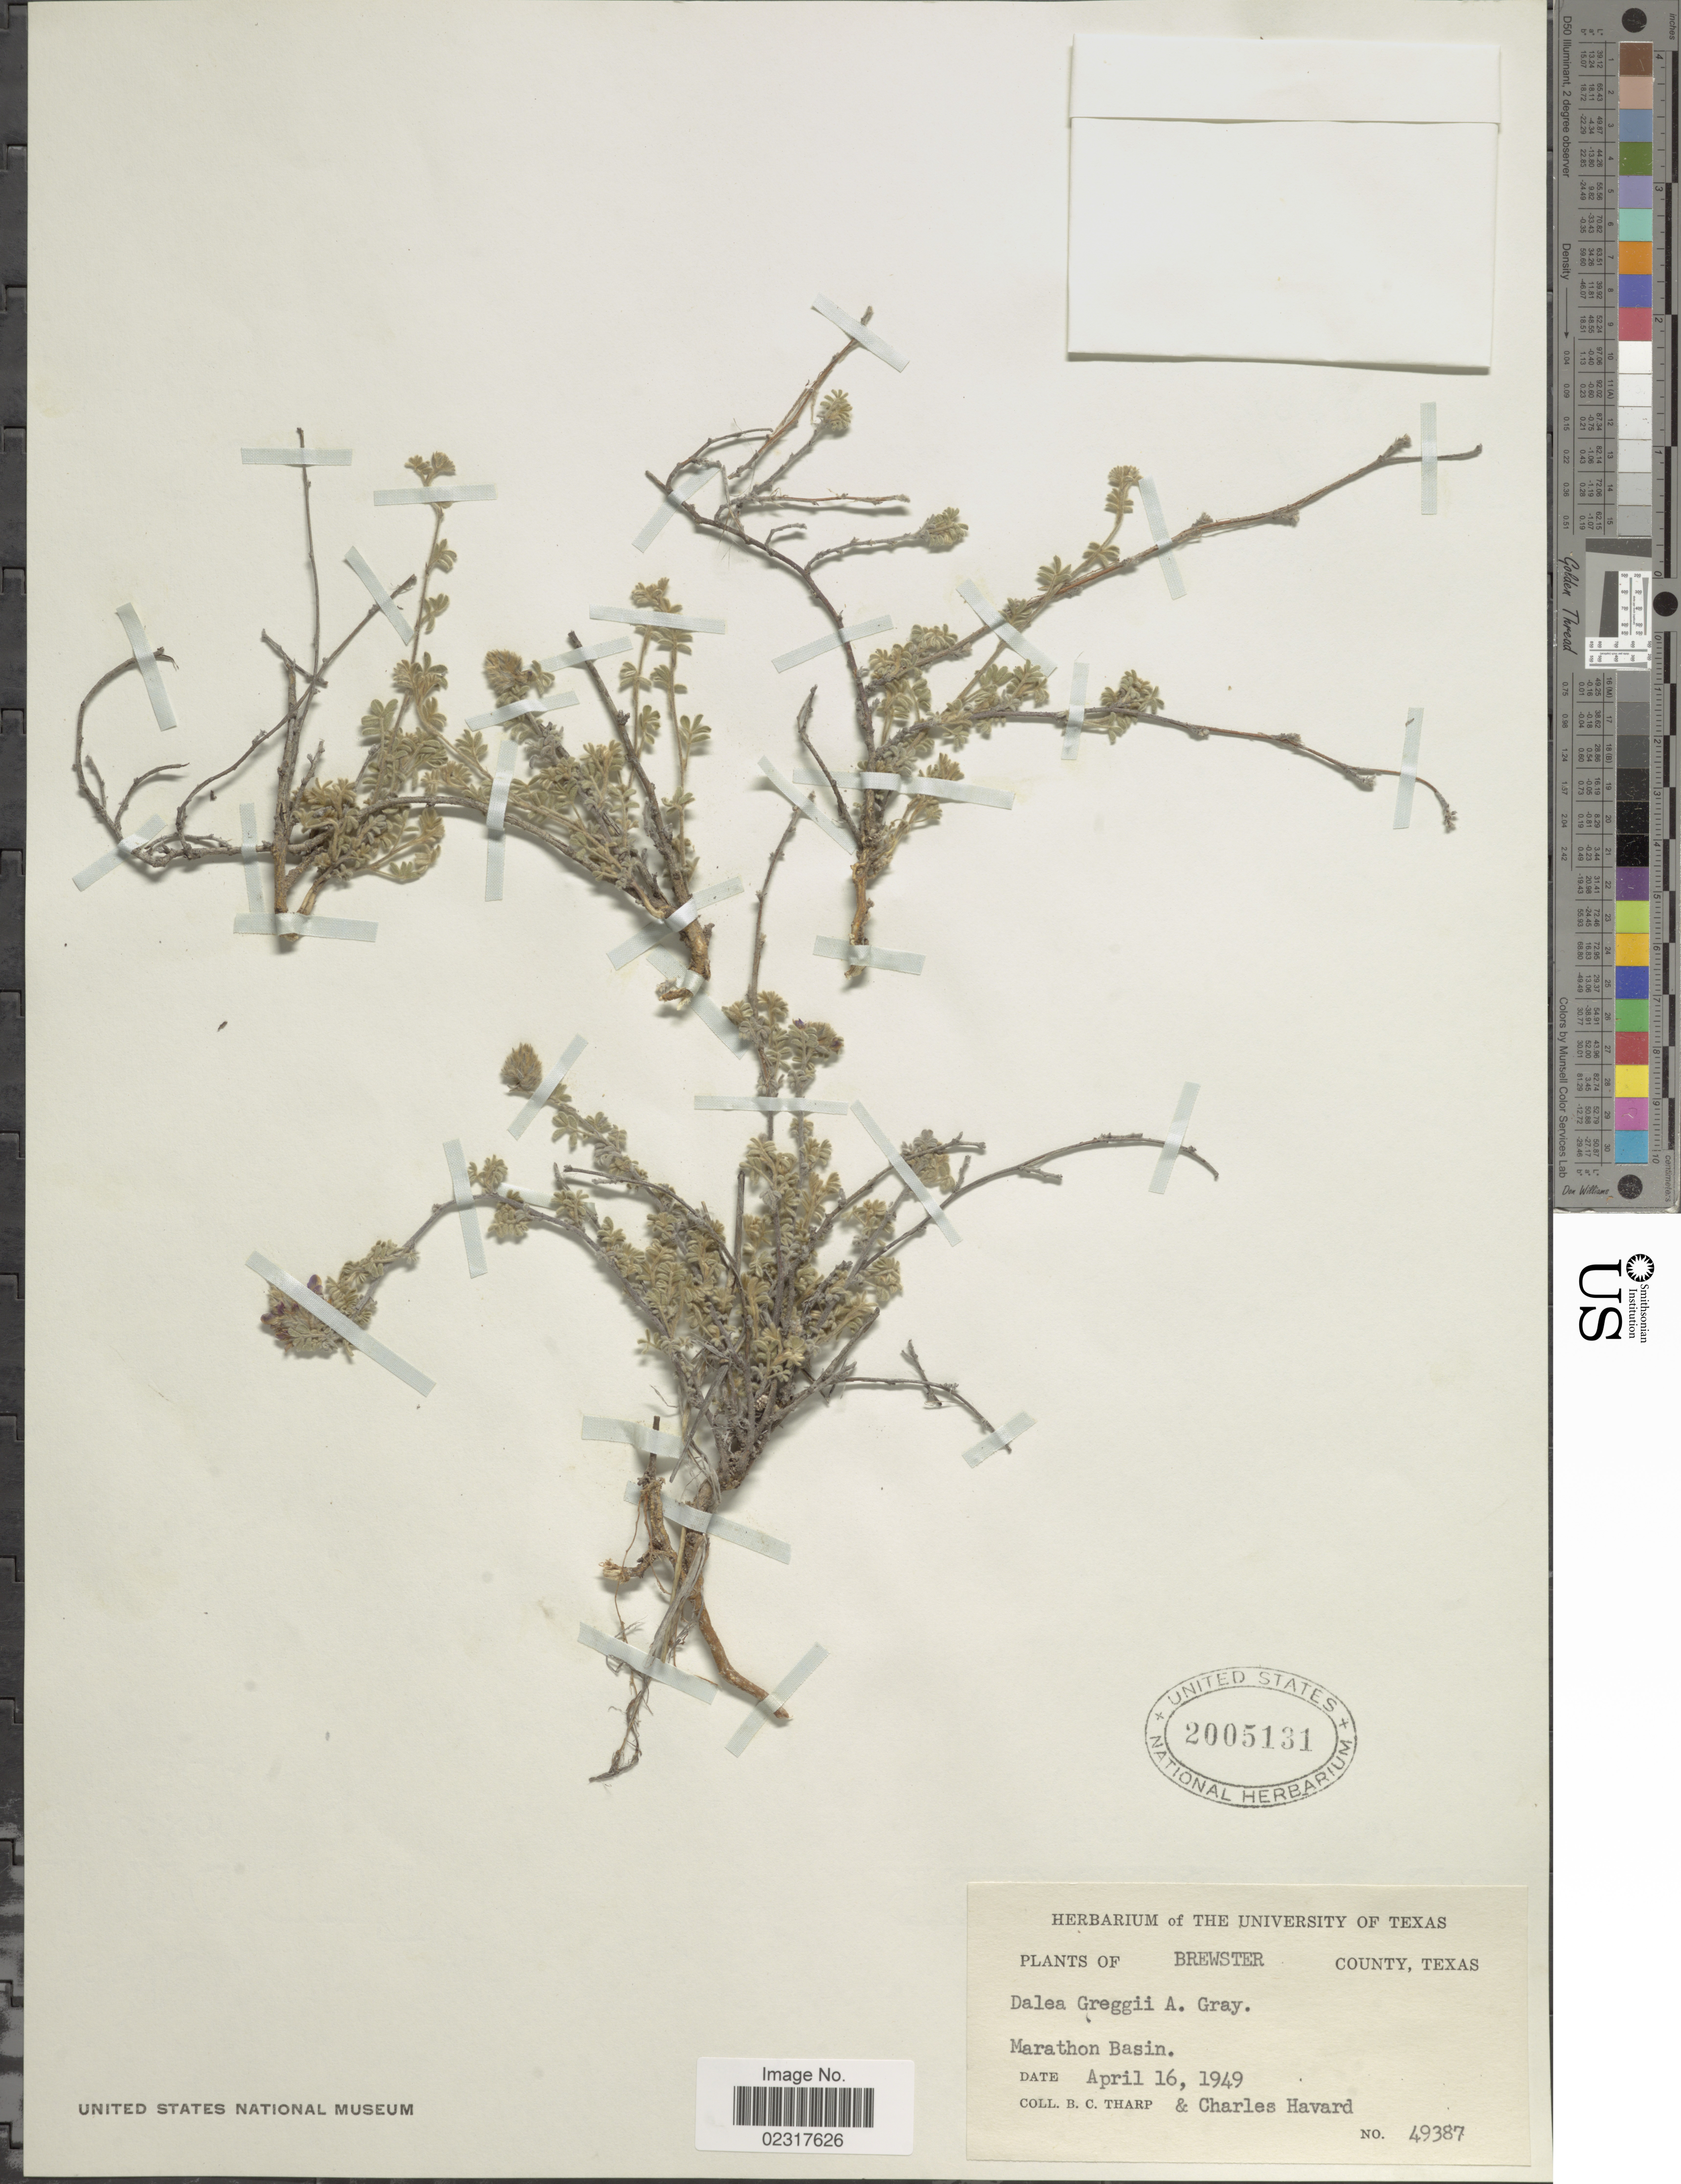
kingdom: Plantae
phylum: Tracheophyta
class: Magnoliopsida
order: Fabales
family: Fabaceae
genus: Dalea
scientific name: Dalea greggii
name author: A. Gray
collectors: B. C. Tharp & C. G. Havard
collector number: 49387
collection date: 1949-04-16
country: United States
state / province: Texas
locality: Brewster County, Marathon Basin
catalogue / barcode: US 2005131